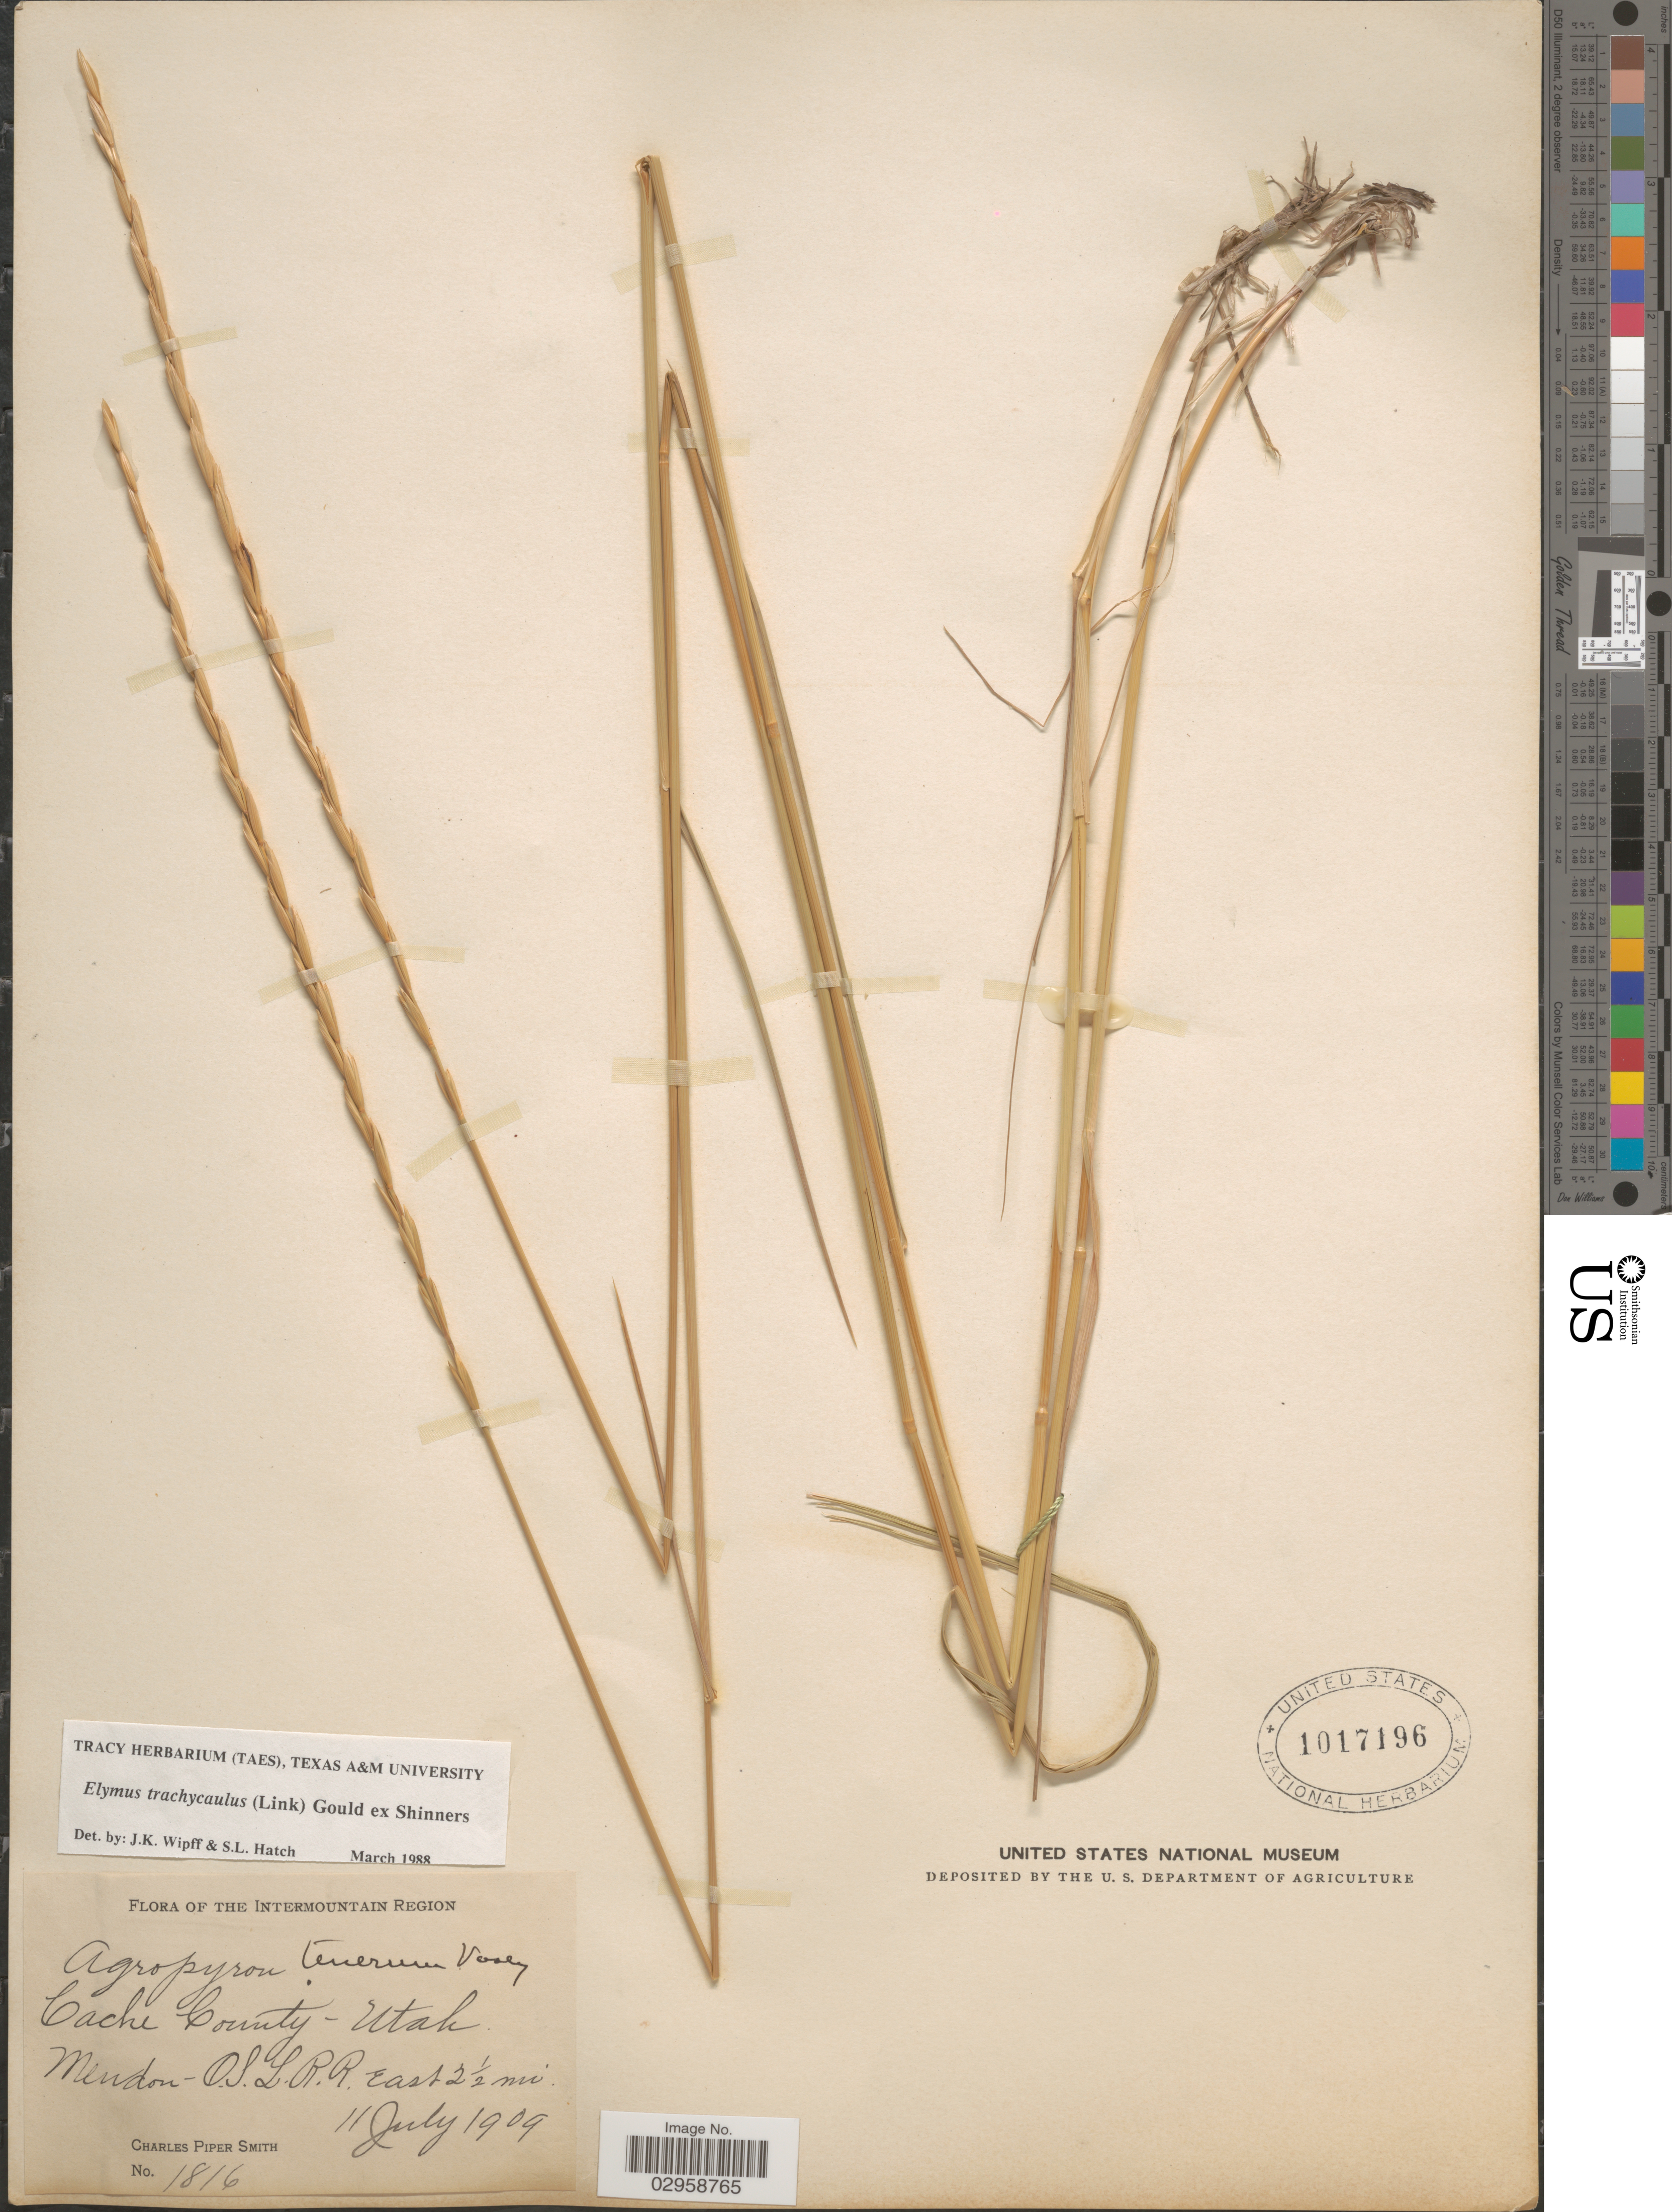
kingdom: Plantae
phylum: Tracheophyta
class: Liliopsida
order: Poales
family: Poaceae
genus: Elymus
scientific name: Elymus trachycaulus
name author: (Link) Gould ex Shinners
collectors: C. P. Smith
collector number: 1816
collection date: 1909-07-11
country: United States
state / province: Utah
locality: The Intermountain Region. Cache County. Mendon-O.S.L.R.R. East 2½ mi.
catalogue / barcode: US 1017196